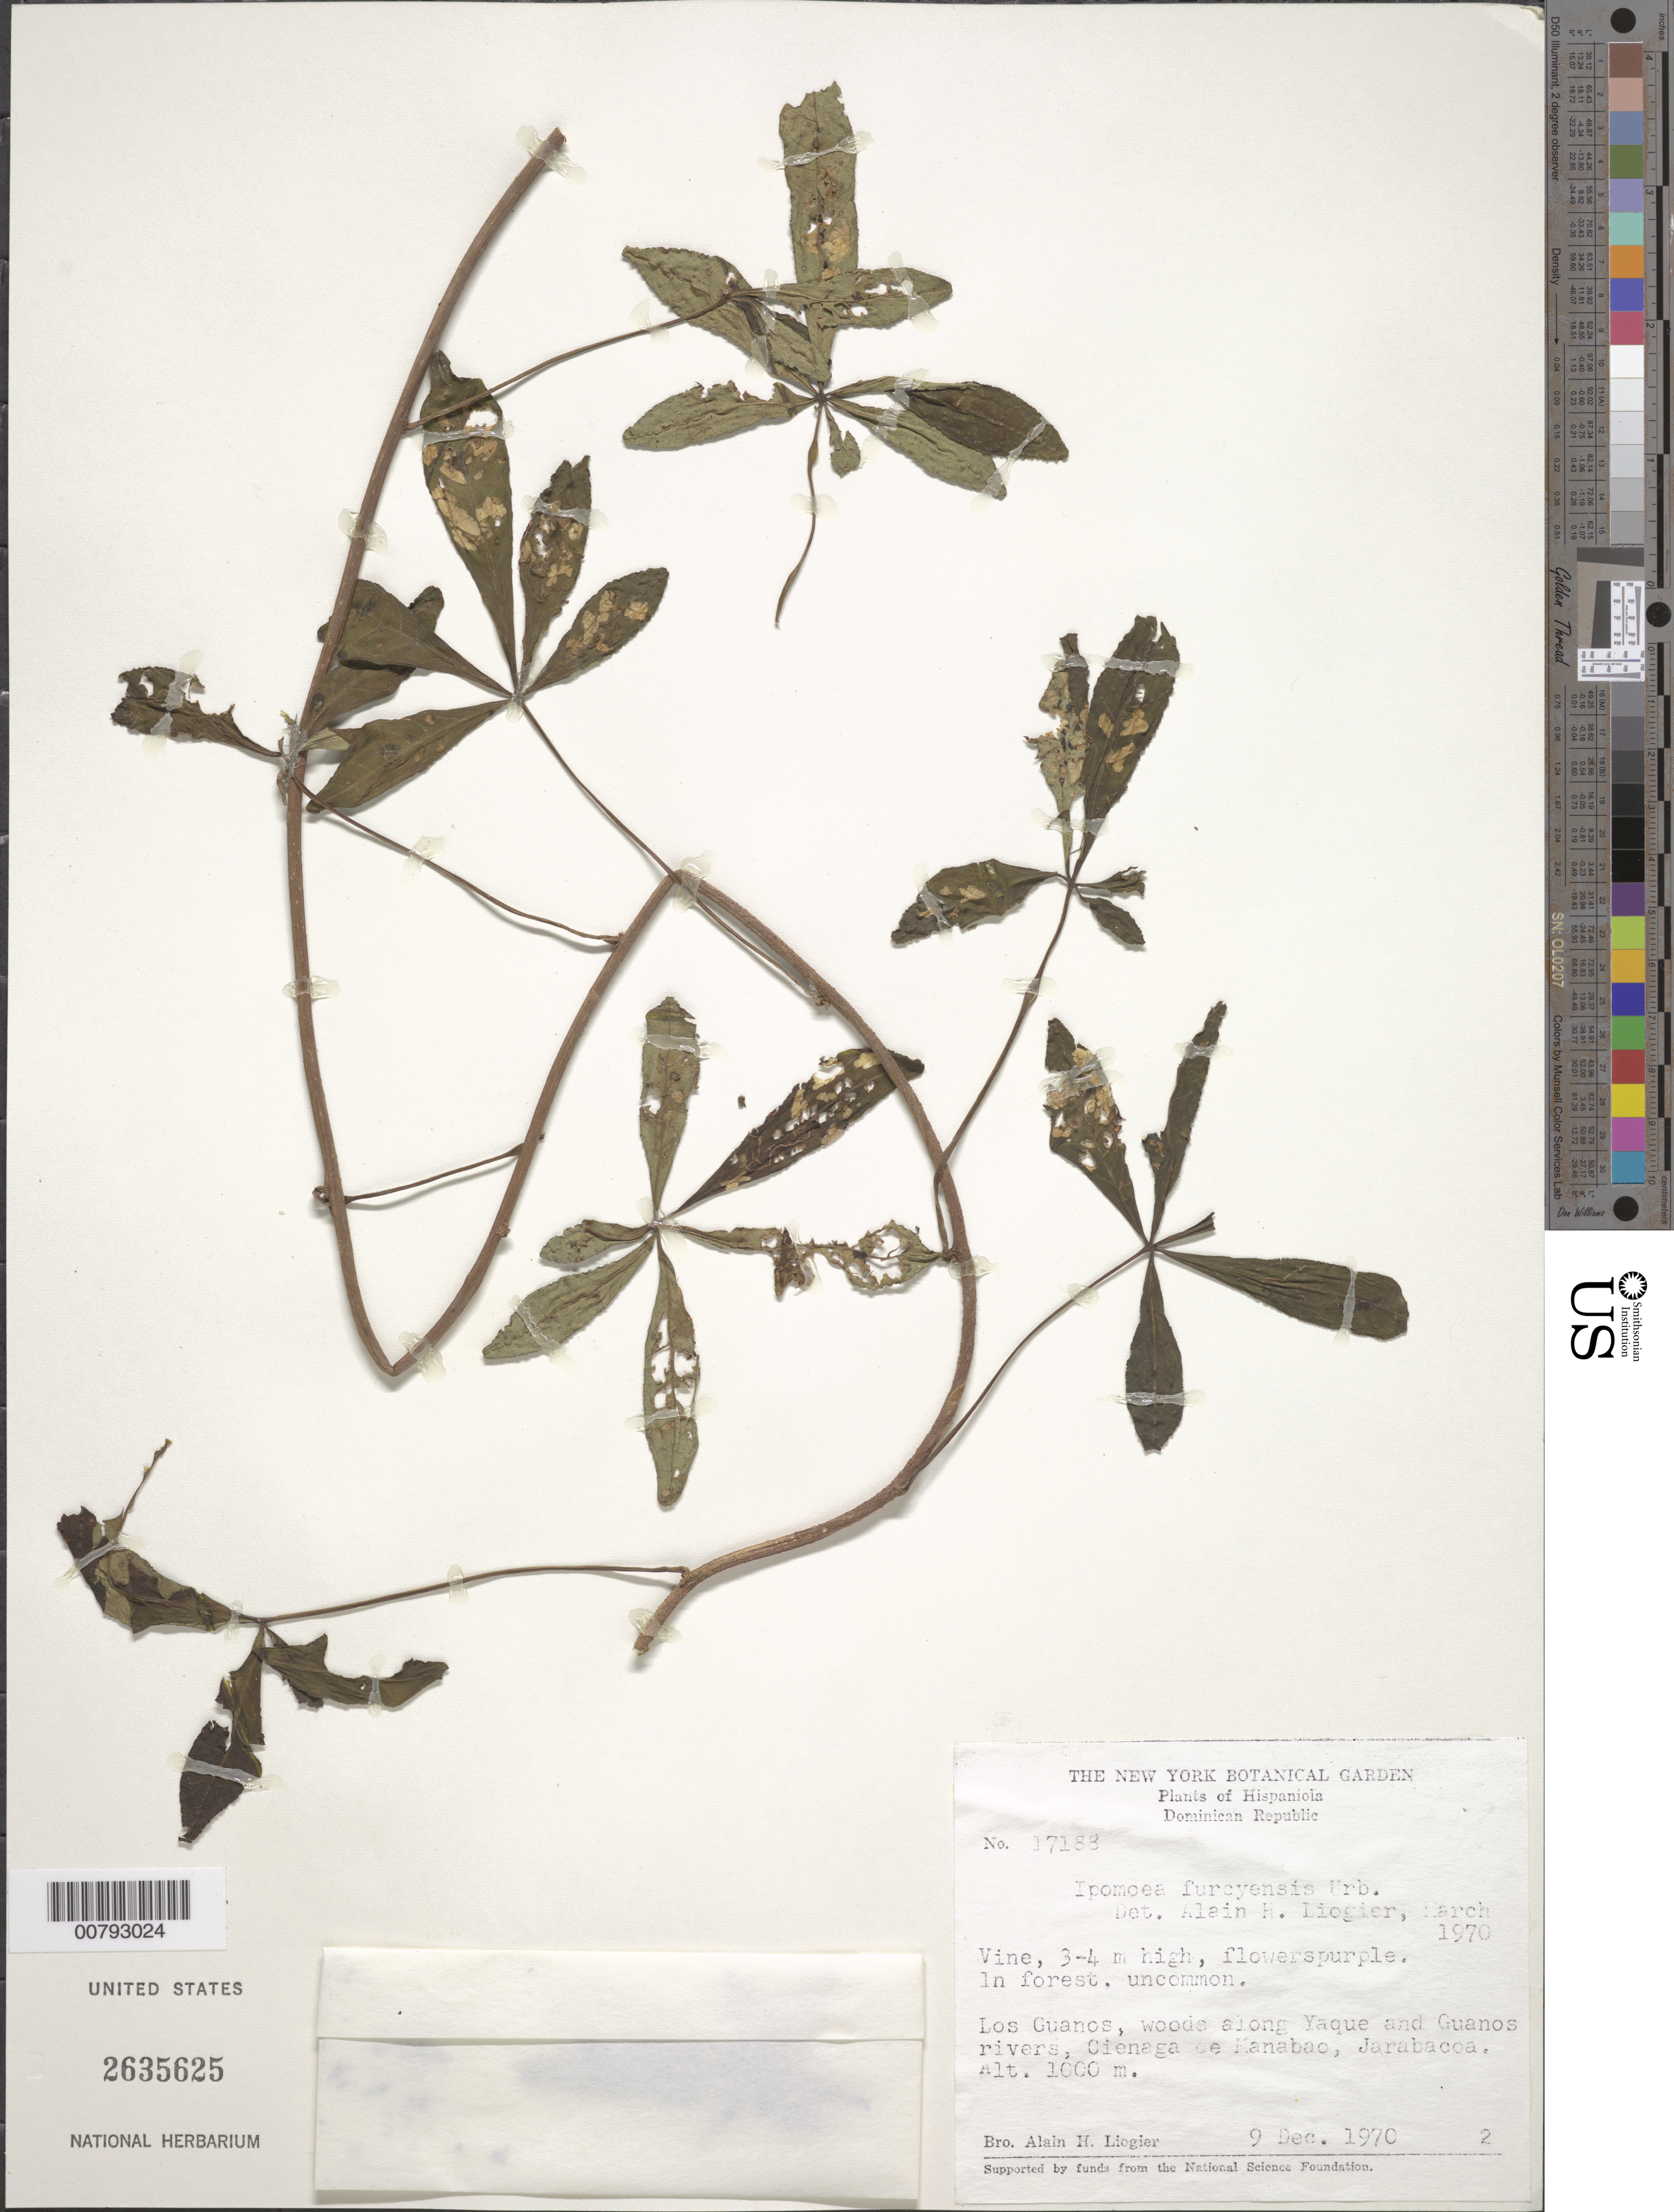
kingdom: Plantae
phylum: Tracheophyta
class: Magnoliopsida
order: Solanales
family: Convolvulaceae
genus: Ipomoea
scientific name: Ipomoea furcyensis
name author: Urb.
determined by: Liogier, Alain H.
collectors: A. H. Liogier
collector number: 17188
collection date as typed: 09 Dec 1970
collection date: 1970-12-09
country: Dominican Republic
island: Hispaniola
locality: Jarabacoa, Ciénaga de Manabao, Los Guanos, woods along Yaque and Guanos rivers.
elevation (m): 1000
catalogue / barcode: US 2635625